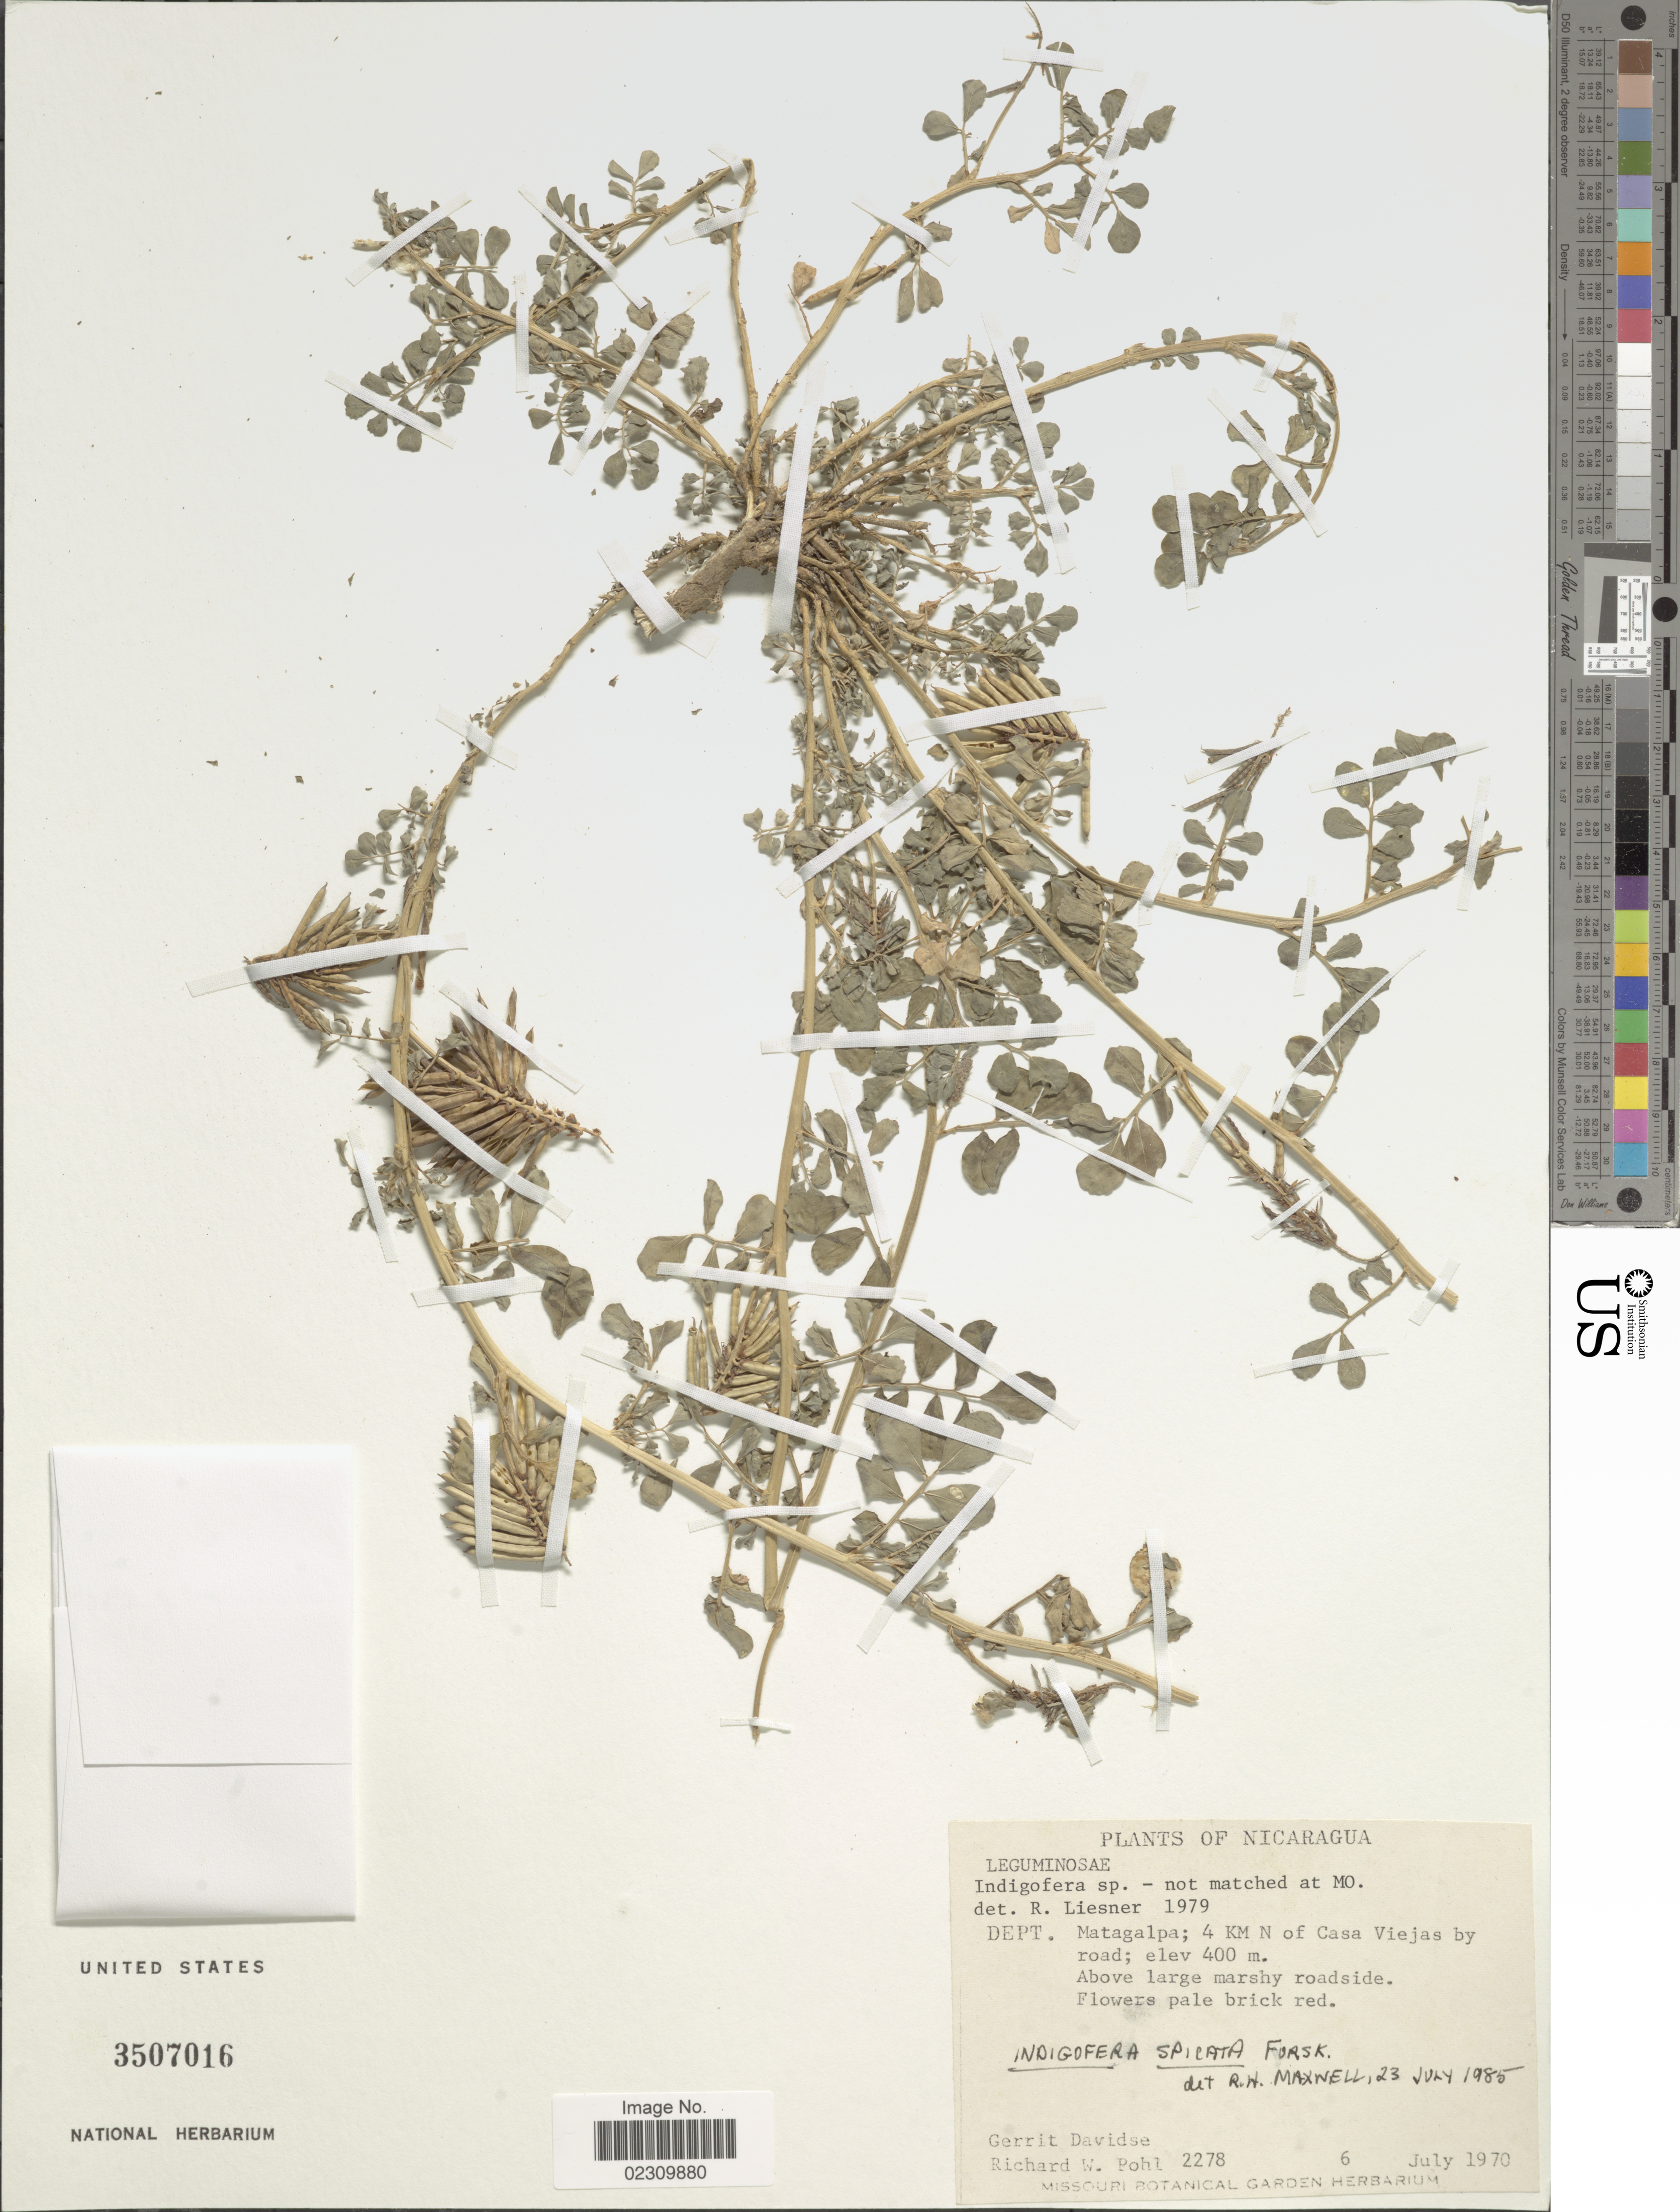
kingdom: Plantae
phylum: Tracheophyta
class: Magnoliopsida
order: Fabales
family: Fabaceae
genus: Indigofera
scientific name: Indigofera spicata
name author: Forssk.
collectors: G. Davidse & R. W. Pohl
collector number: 2278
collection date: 1970-07-06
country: Nicaragua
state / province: Matagalpa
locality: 4 KM N of Casa Viejas by road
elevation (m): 400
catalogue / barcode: US 3507016